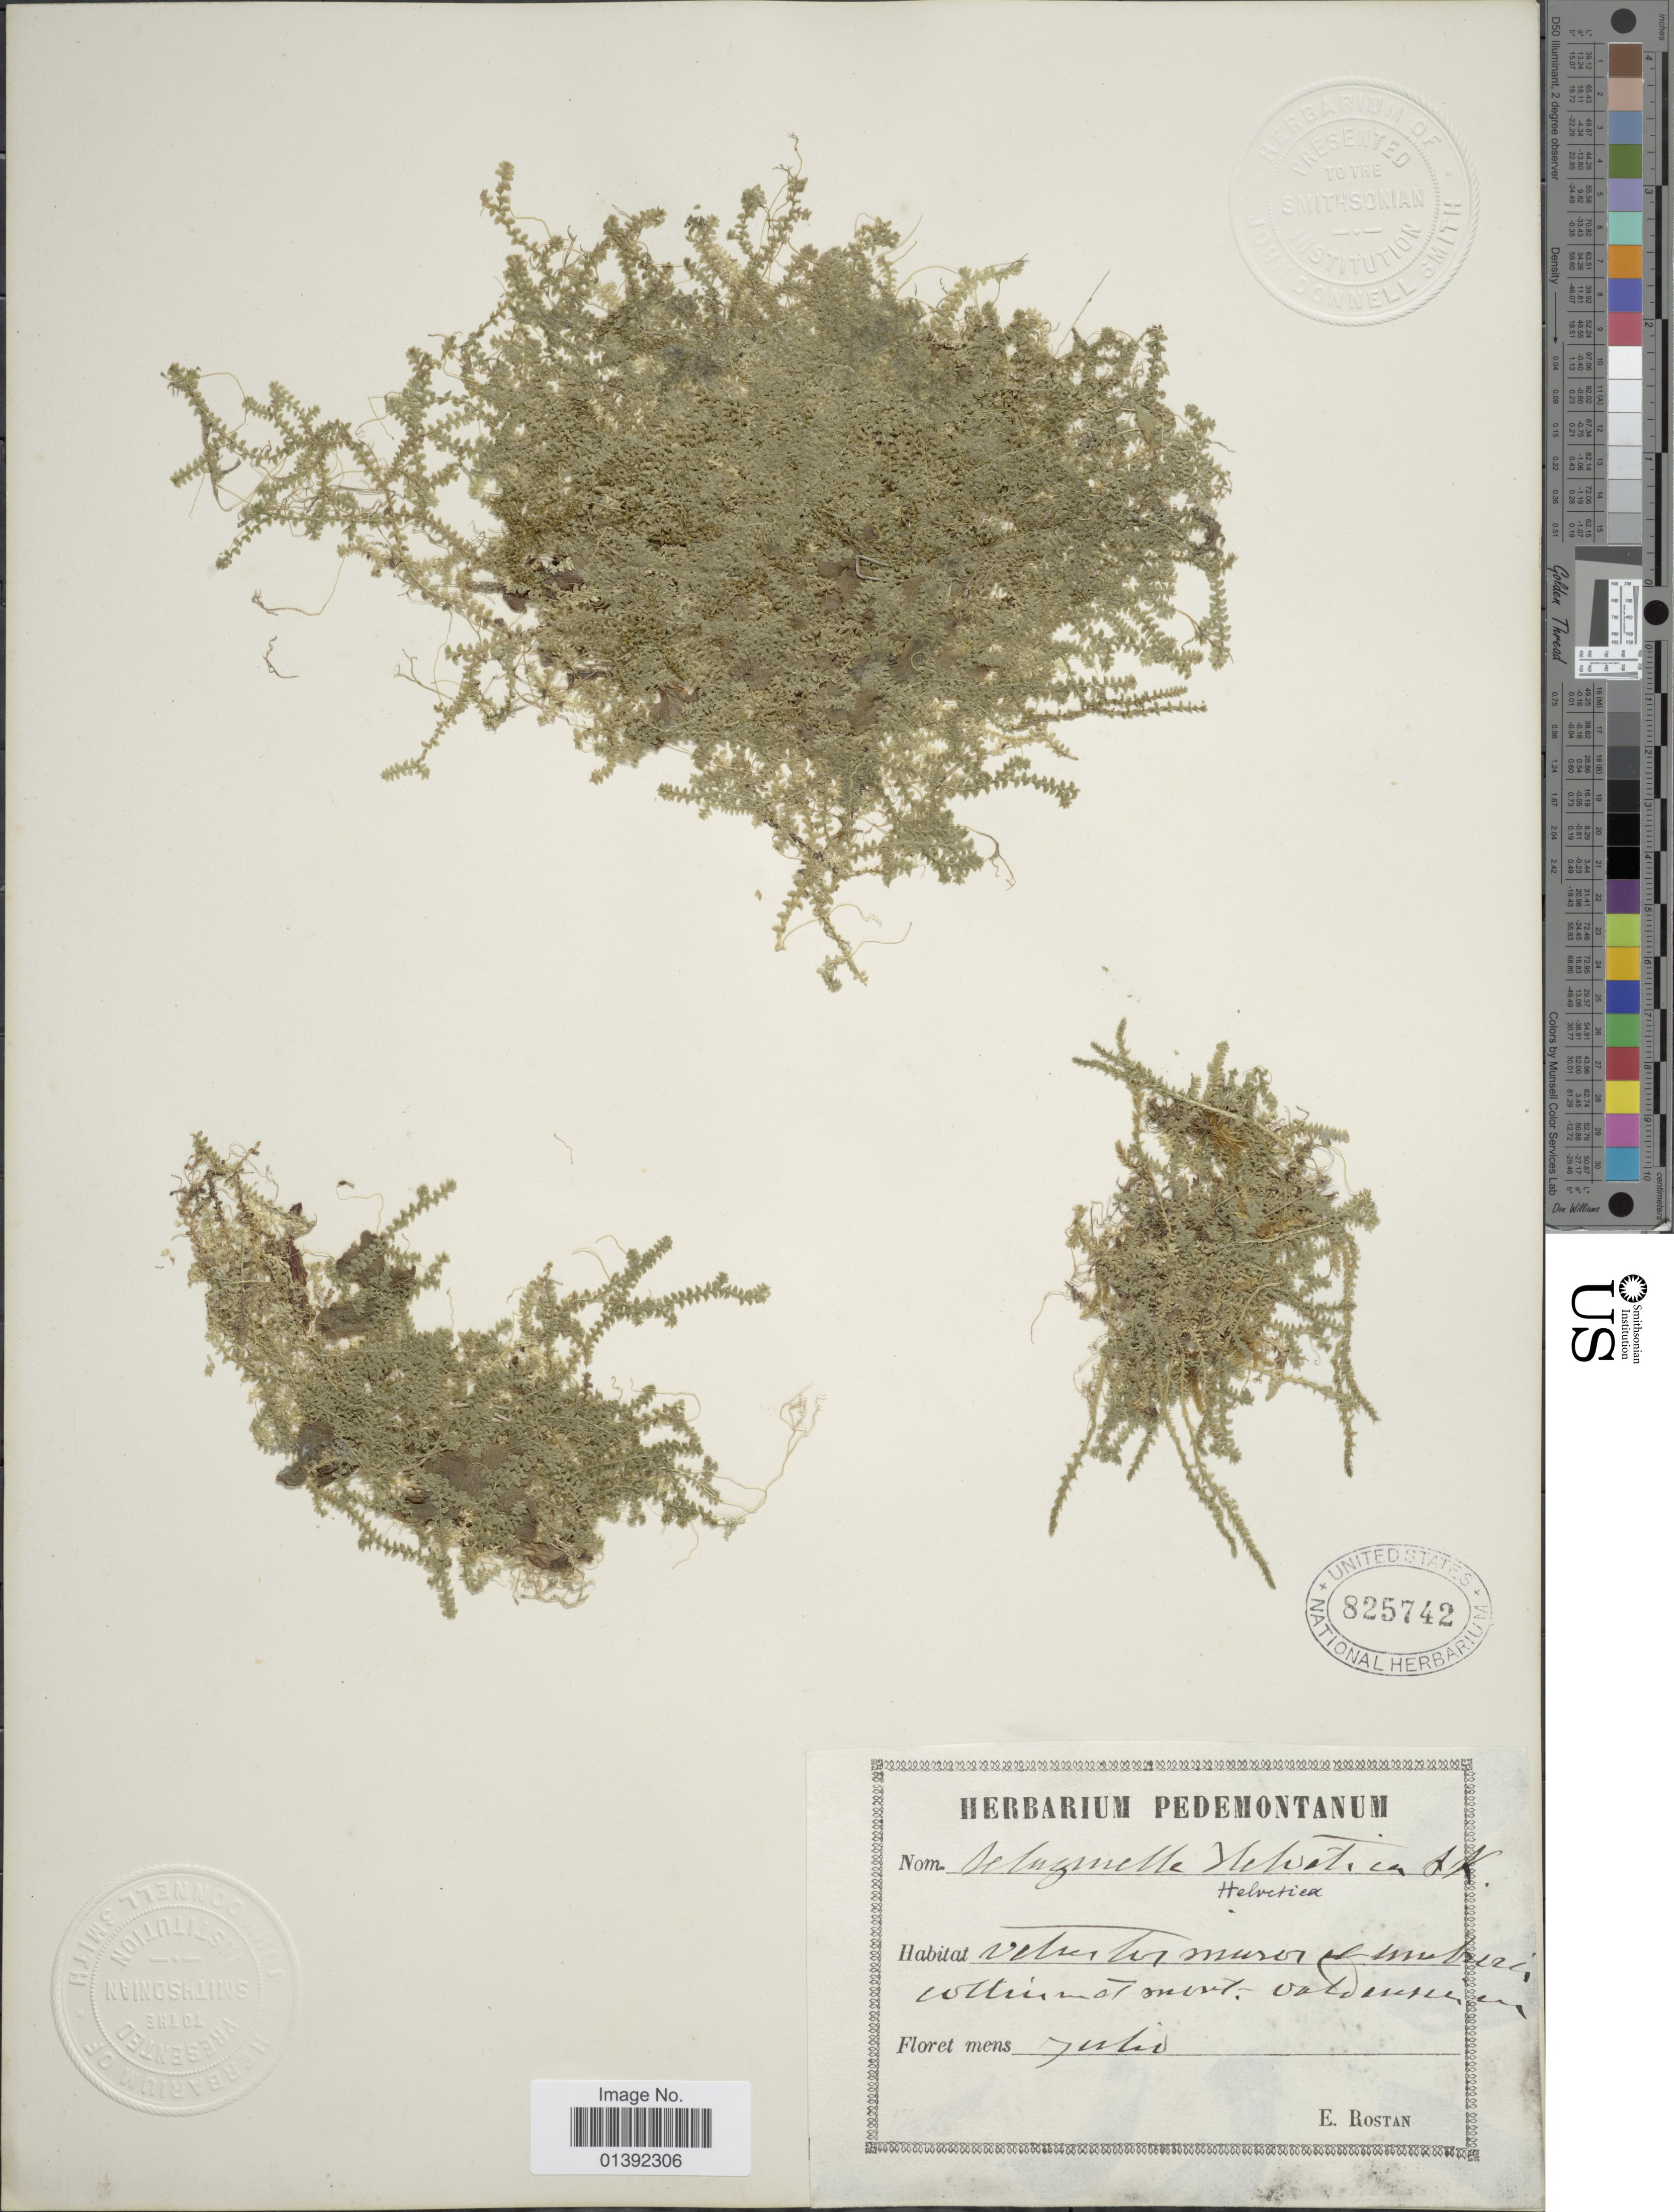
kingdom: Plantae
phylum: Tracheophyta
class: Lycopodiopsida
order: Selaginellales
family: Selaginellaceae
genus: Selaginella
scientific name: Selaginella helvetica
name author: (L.) Spring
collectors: E. Rostan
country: Switzerland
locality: Helvetica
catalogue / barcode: US 825742